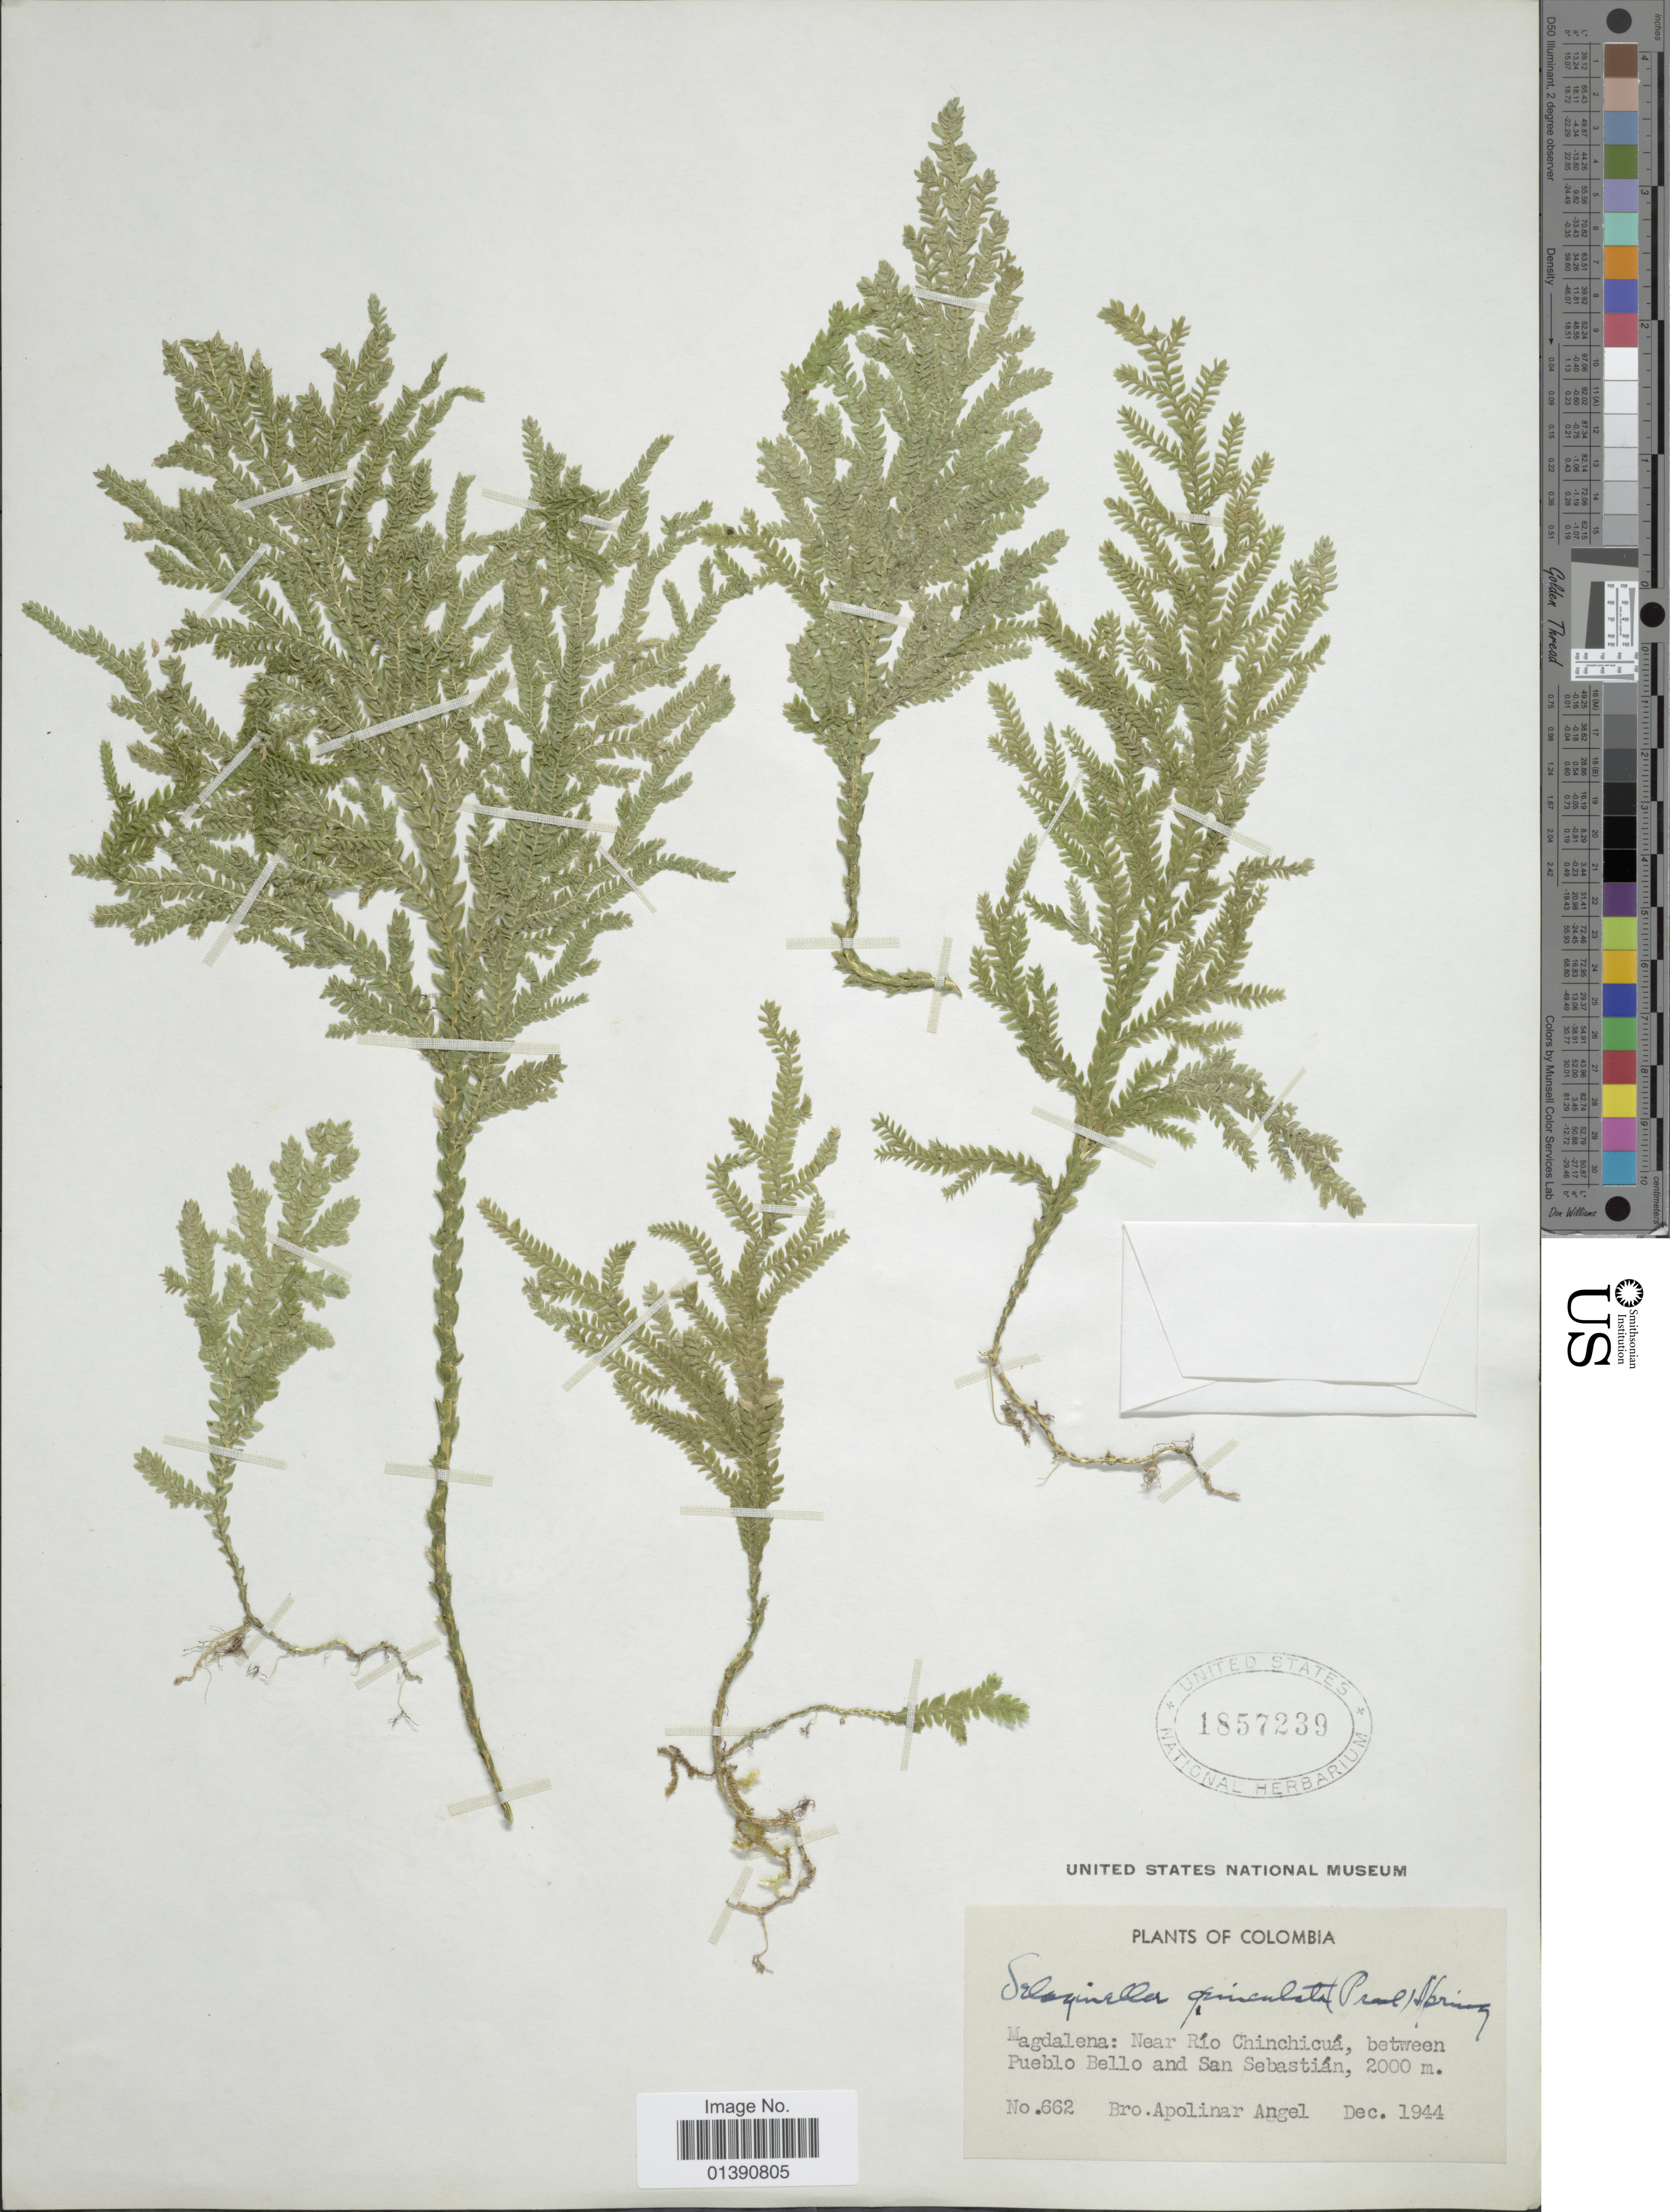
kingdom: Plantae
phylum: Tracheophyta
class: Lycopodiopsida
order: Selaginellales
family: Selaginellaceae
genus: Selaginella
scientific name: Selaginella geniculata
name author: (C. Presl) Spring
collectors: Bro. Apolinar A.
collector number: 662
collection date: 1944-12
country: Colombia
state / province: Magdalena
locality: Near Río Chinchuá, between Pueblo Bello and San Sebastián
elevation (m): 2000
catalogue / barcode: US 1857239